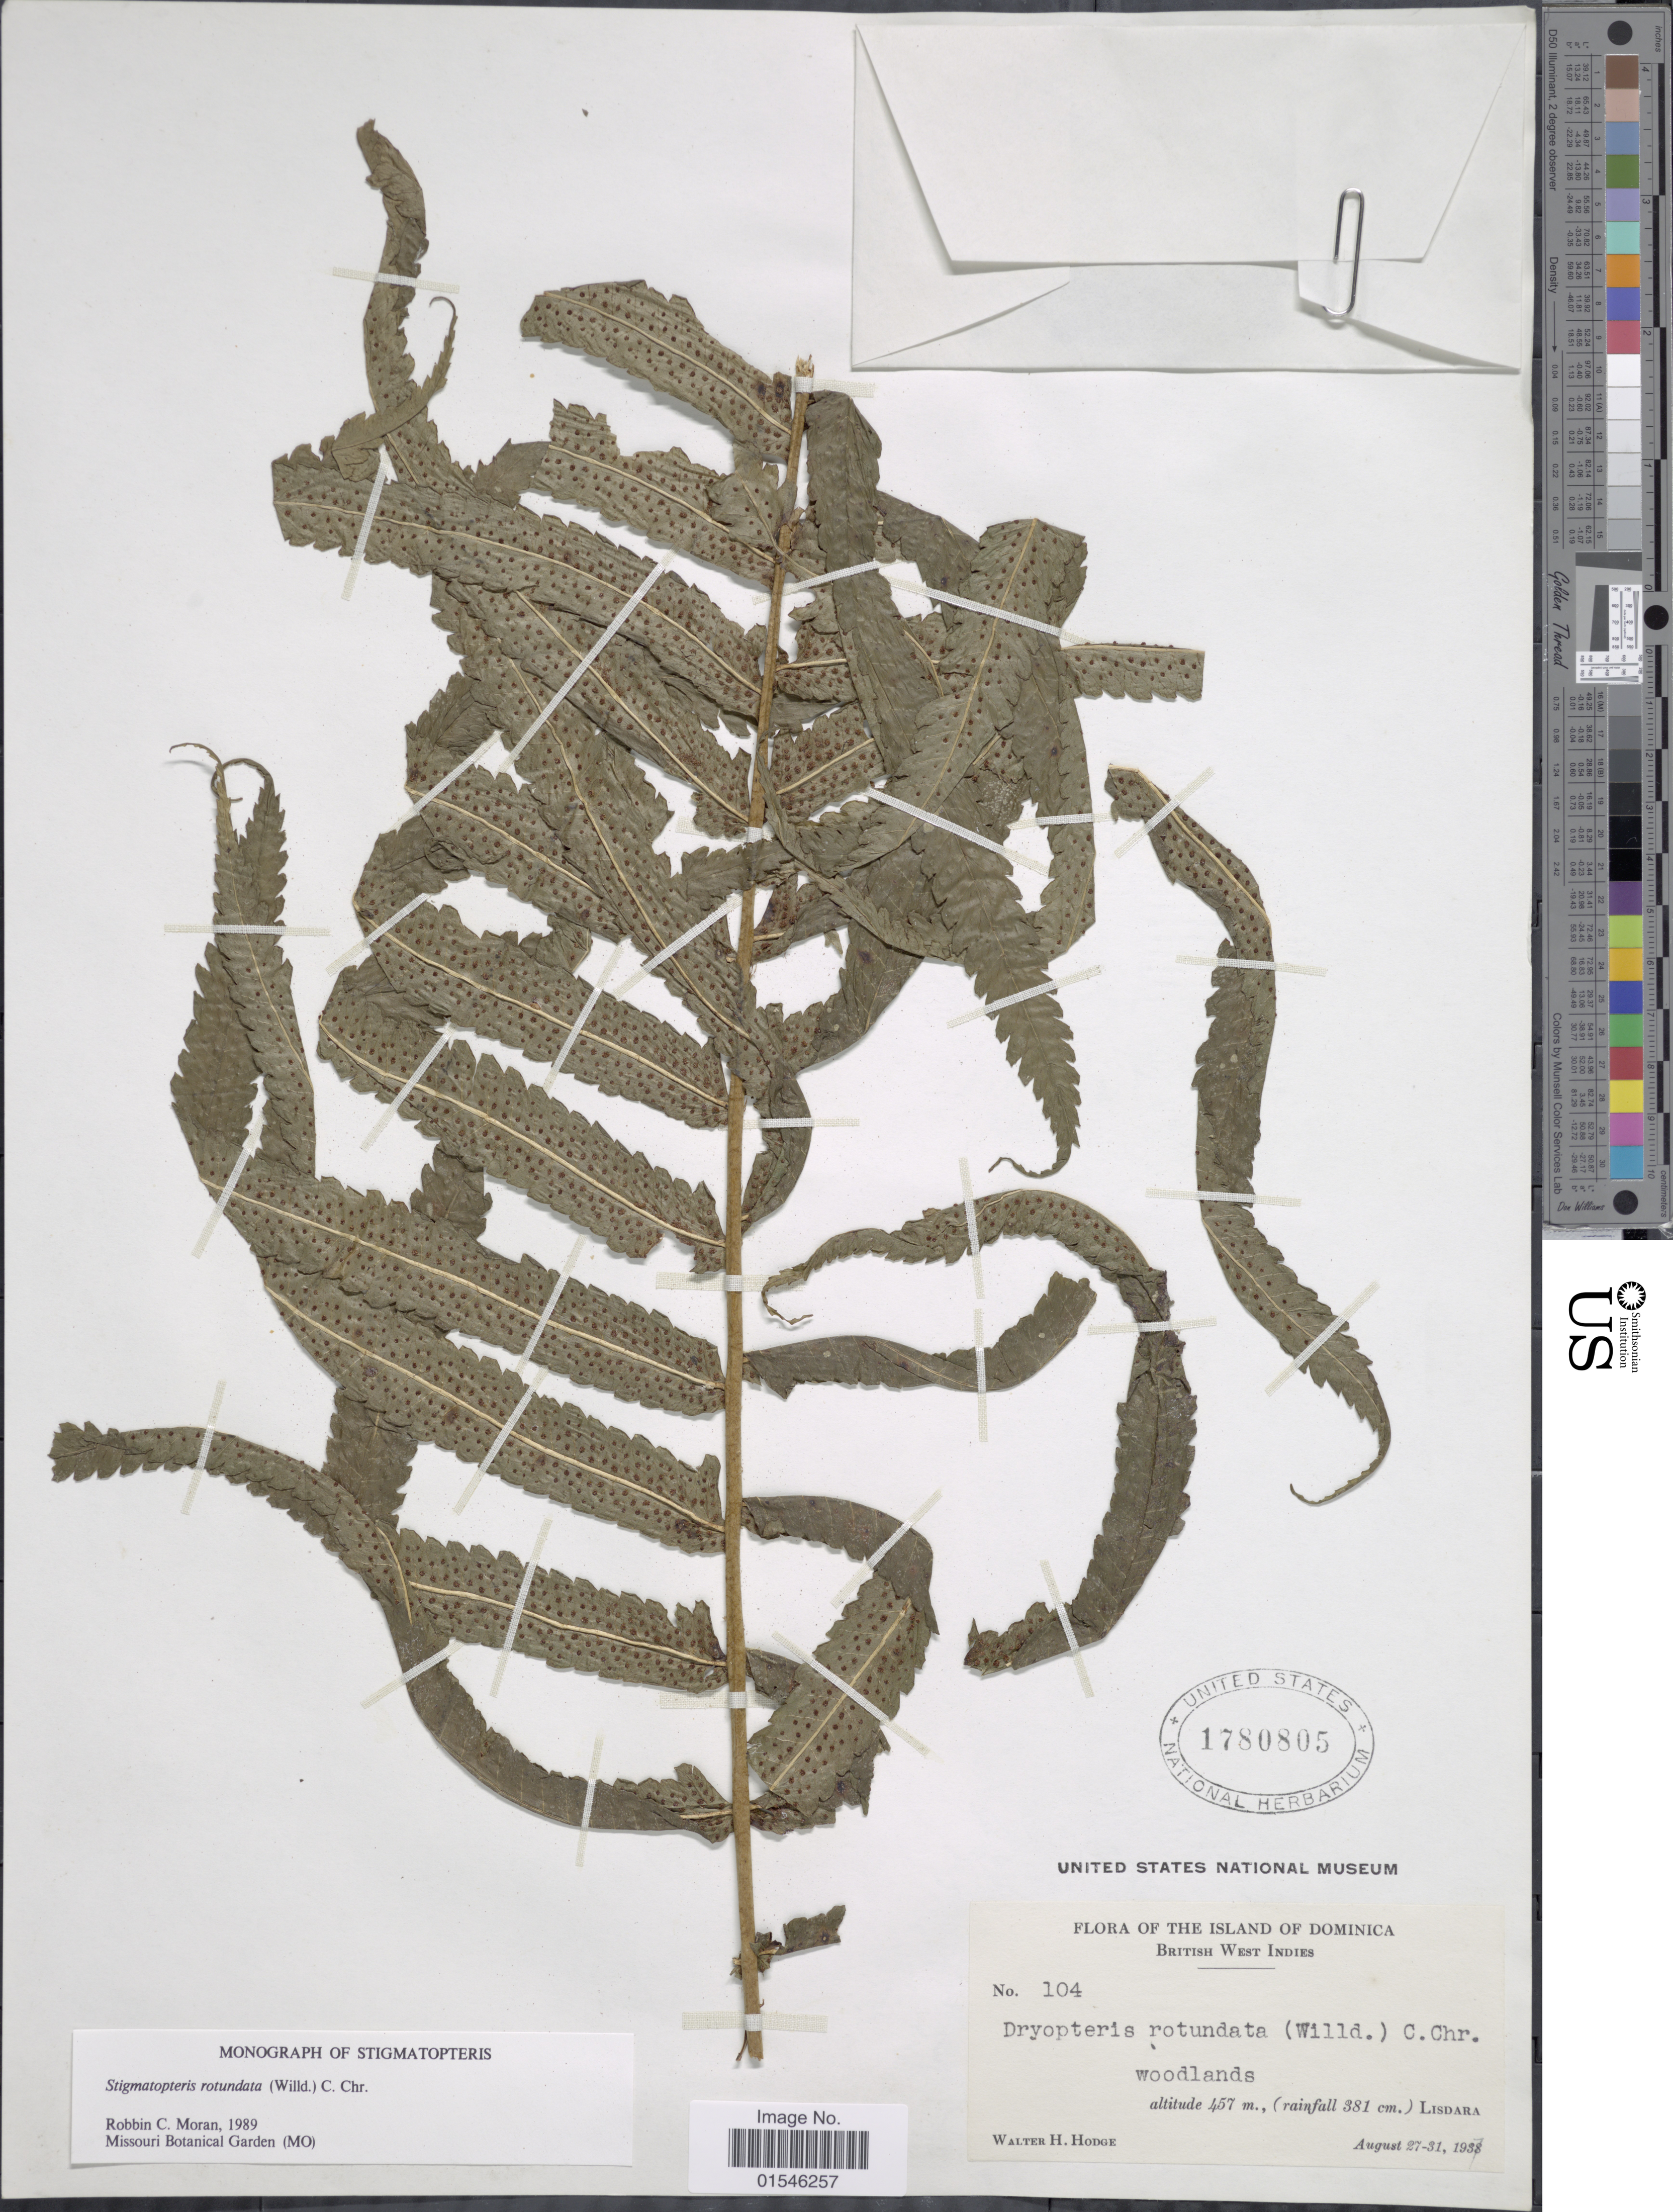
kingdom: Plantae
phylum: Tracheophyta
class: Polypodiopsida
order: Polypodiales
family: Dryopteridaceae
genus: Stigmatopteris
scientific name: Stigmatopteris rotundata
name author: (Willd.) C. Chr.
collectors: W. Hodge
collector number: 104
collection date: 1937-08-27/1937-08-31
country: Dominica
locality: The Island of Dominica, British West Indies, Lisdara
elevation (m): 457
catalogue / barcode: US 1780805